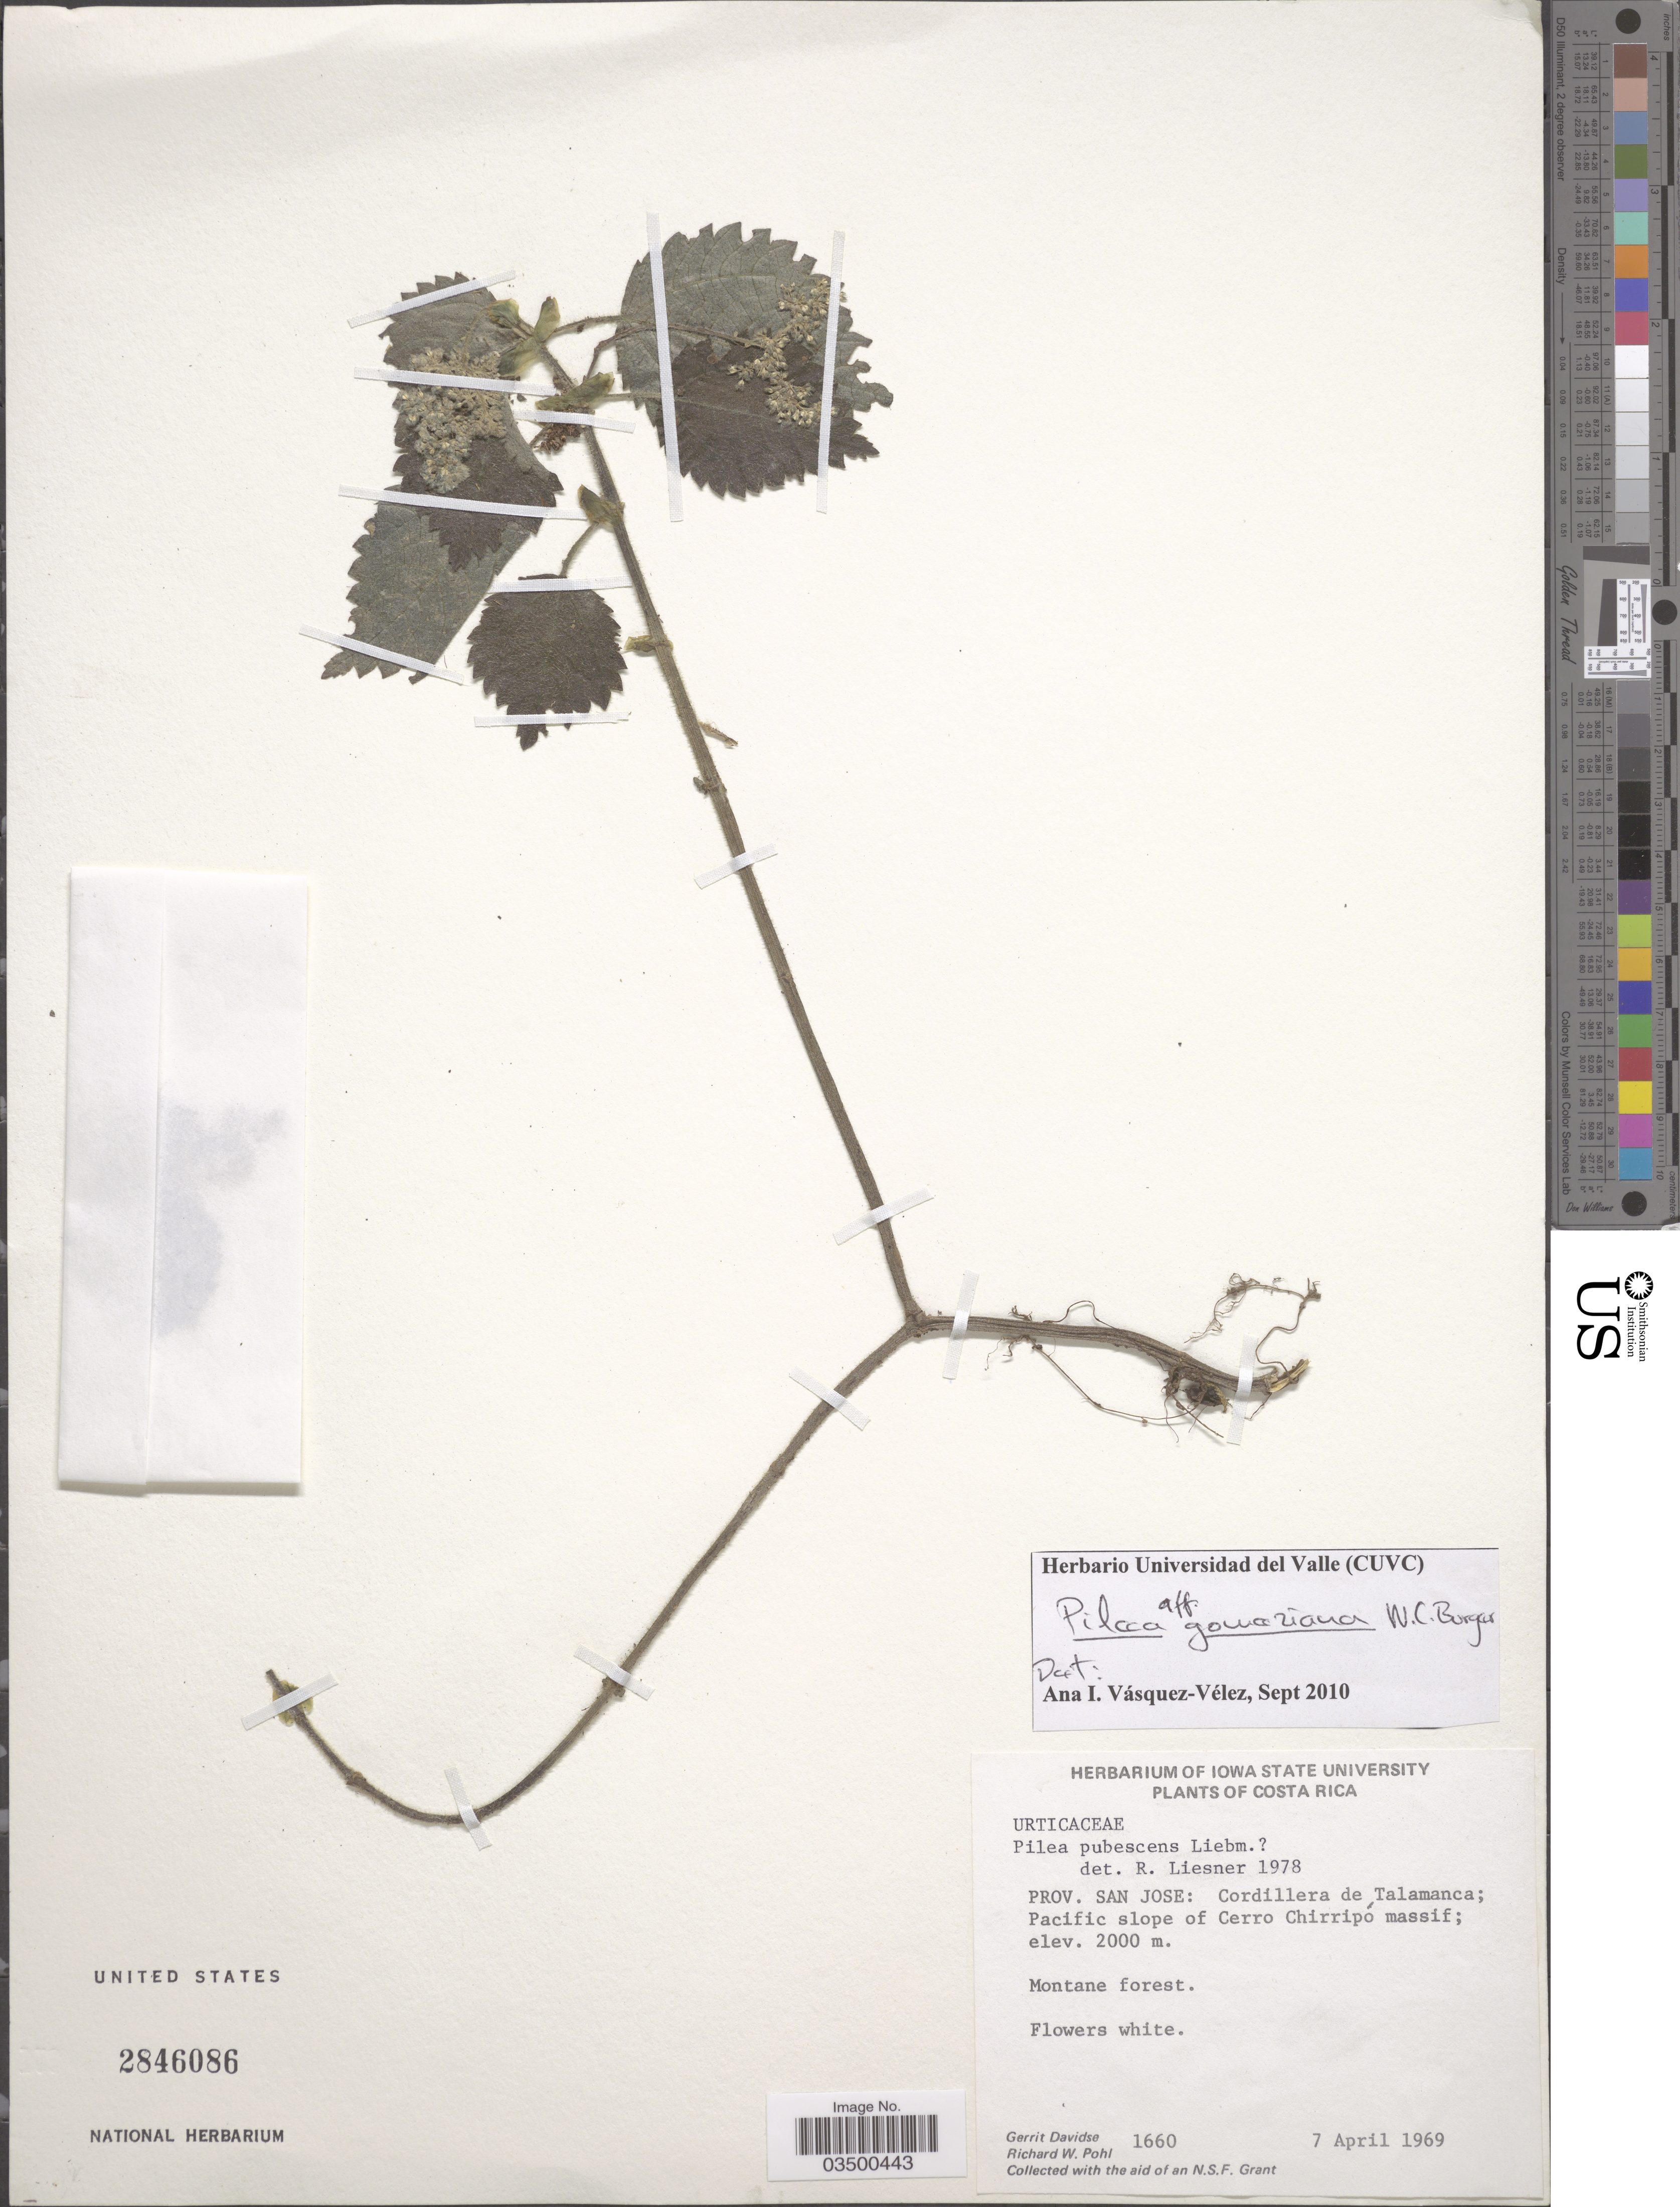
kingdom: Plantae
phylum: Tracheophyta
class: Magnoliopsida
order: Rosales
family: Urticaceae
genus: Pilea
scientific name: Pilea gomeziana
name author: W.C. Burger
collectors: G. Davidse & R. W. Pohl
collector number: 1660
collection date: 1969-04-07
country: Costa Rica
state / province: San José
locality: Cordillera de Talamanca: Pacific slope of Cerro Chirripó massif.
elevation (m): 2000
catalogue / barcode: US 2846086